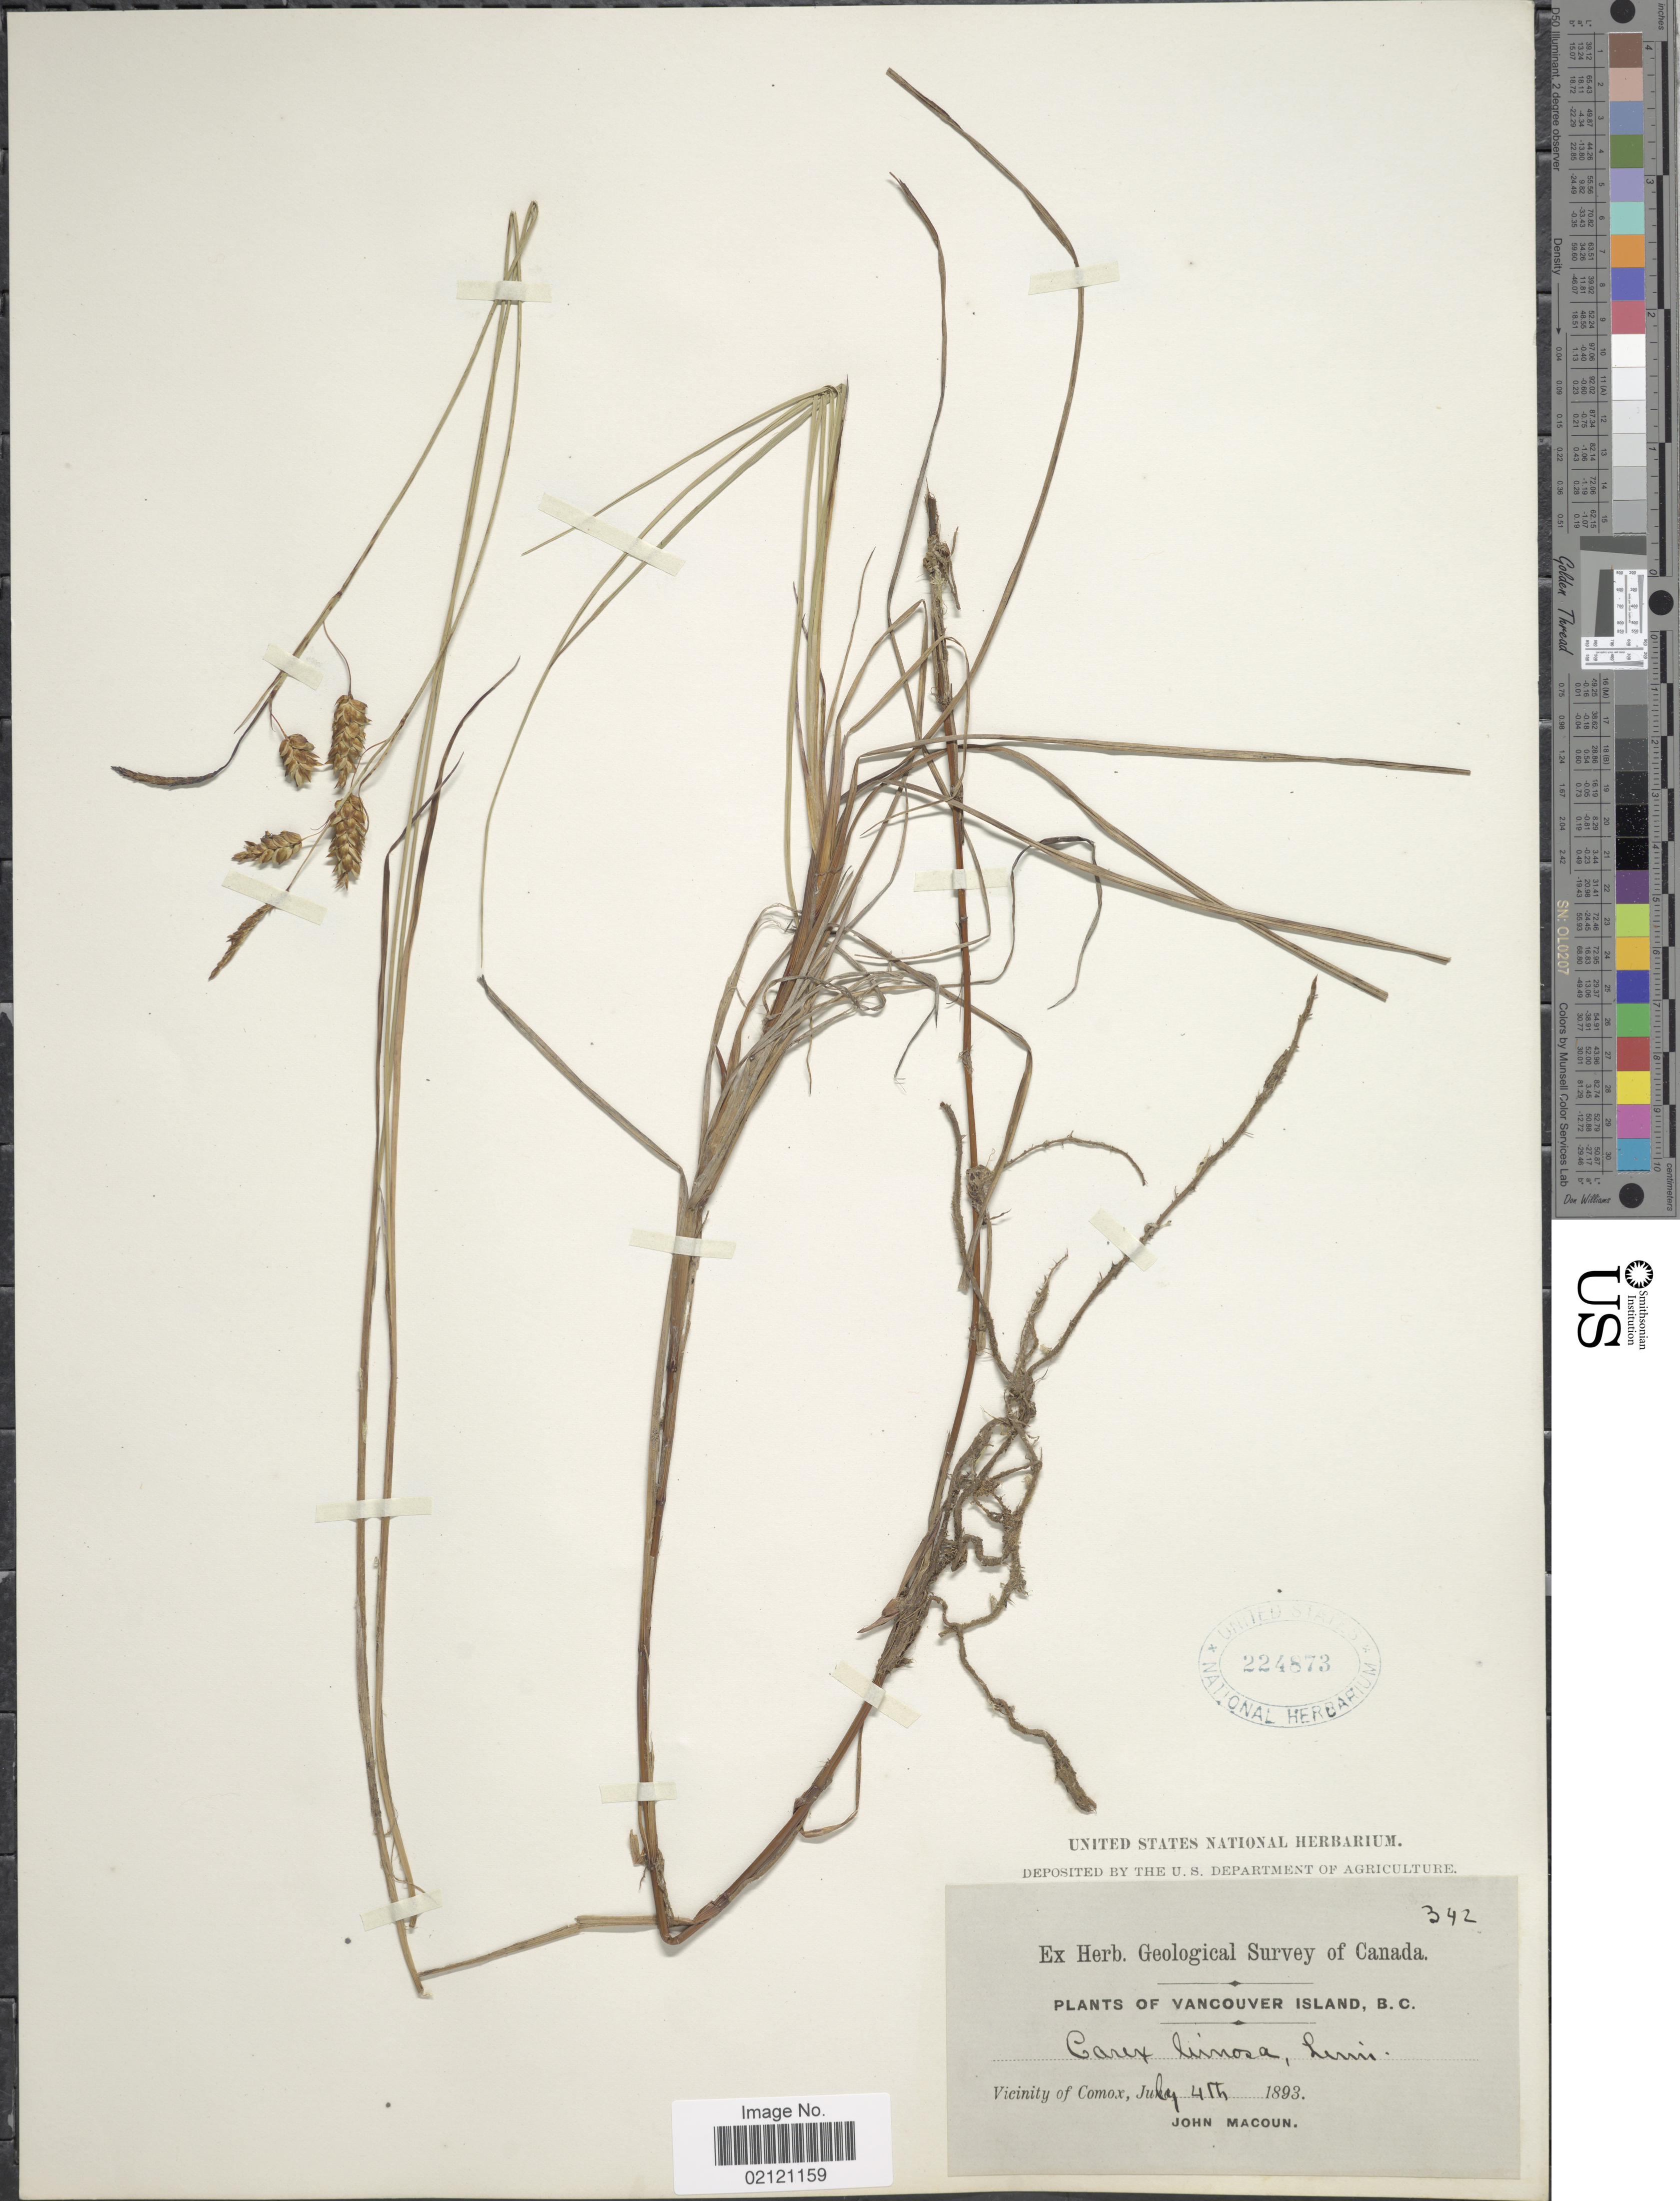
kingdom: Plantae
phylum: Tracheophyta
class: Liliopsida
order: Poales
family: Cyperaceae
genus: Carex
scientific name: Carex limosa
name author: L.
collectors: J. Macoun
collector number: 342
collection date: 1893-07-04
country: Canada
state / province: British Columbia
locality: Vancouver Island, B.C., Vicinity of Comox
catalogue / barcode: US 224873